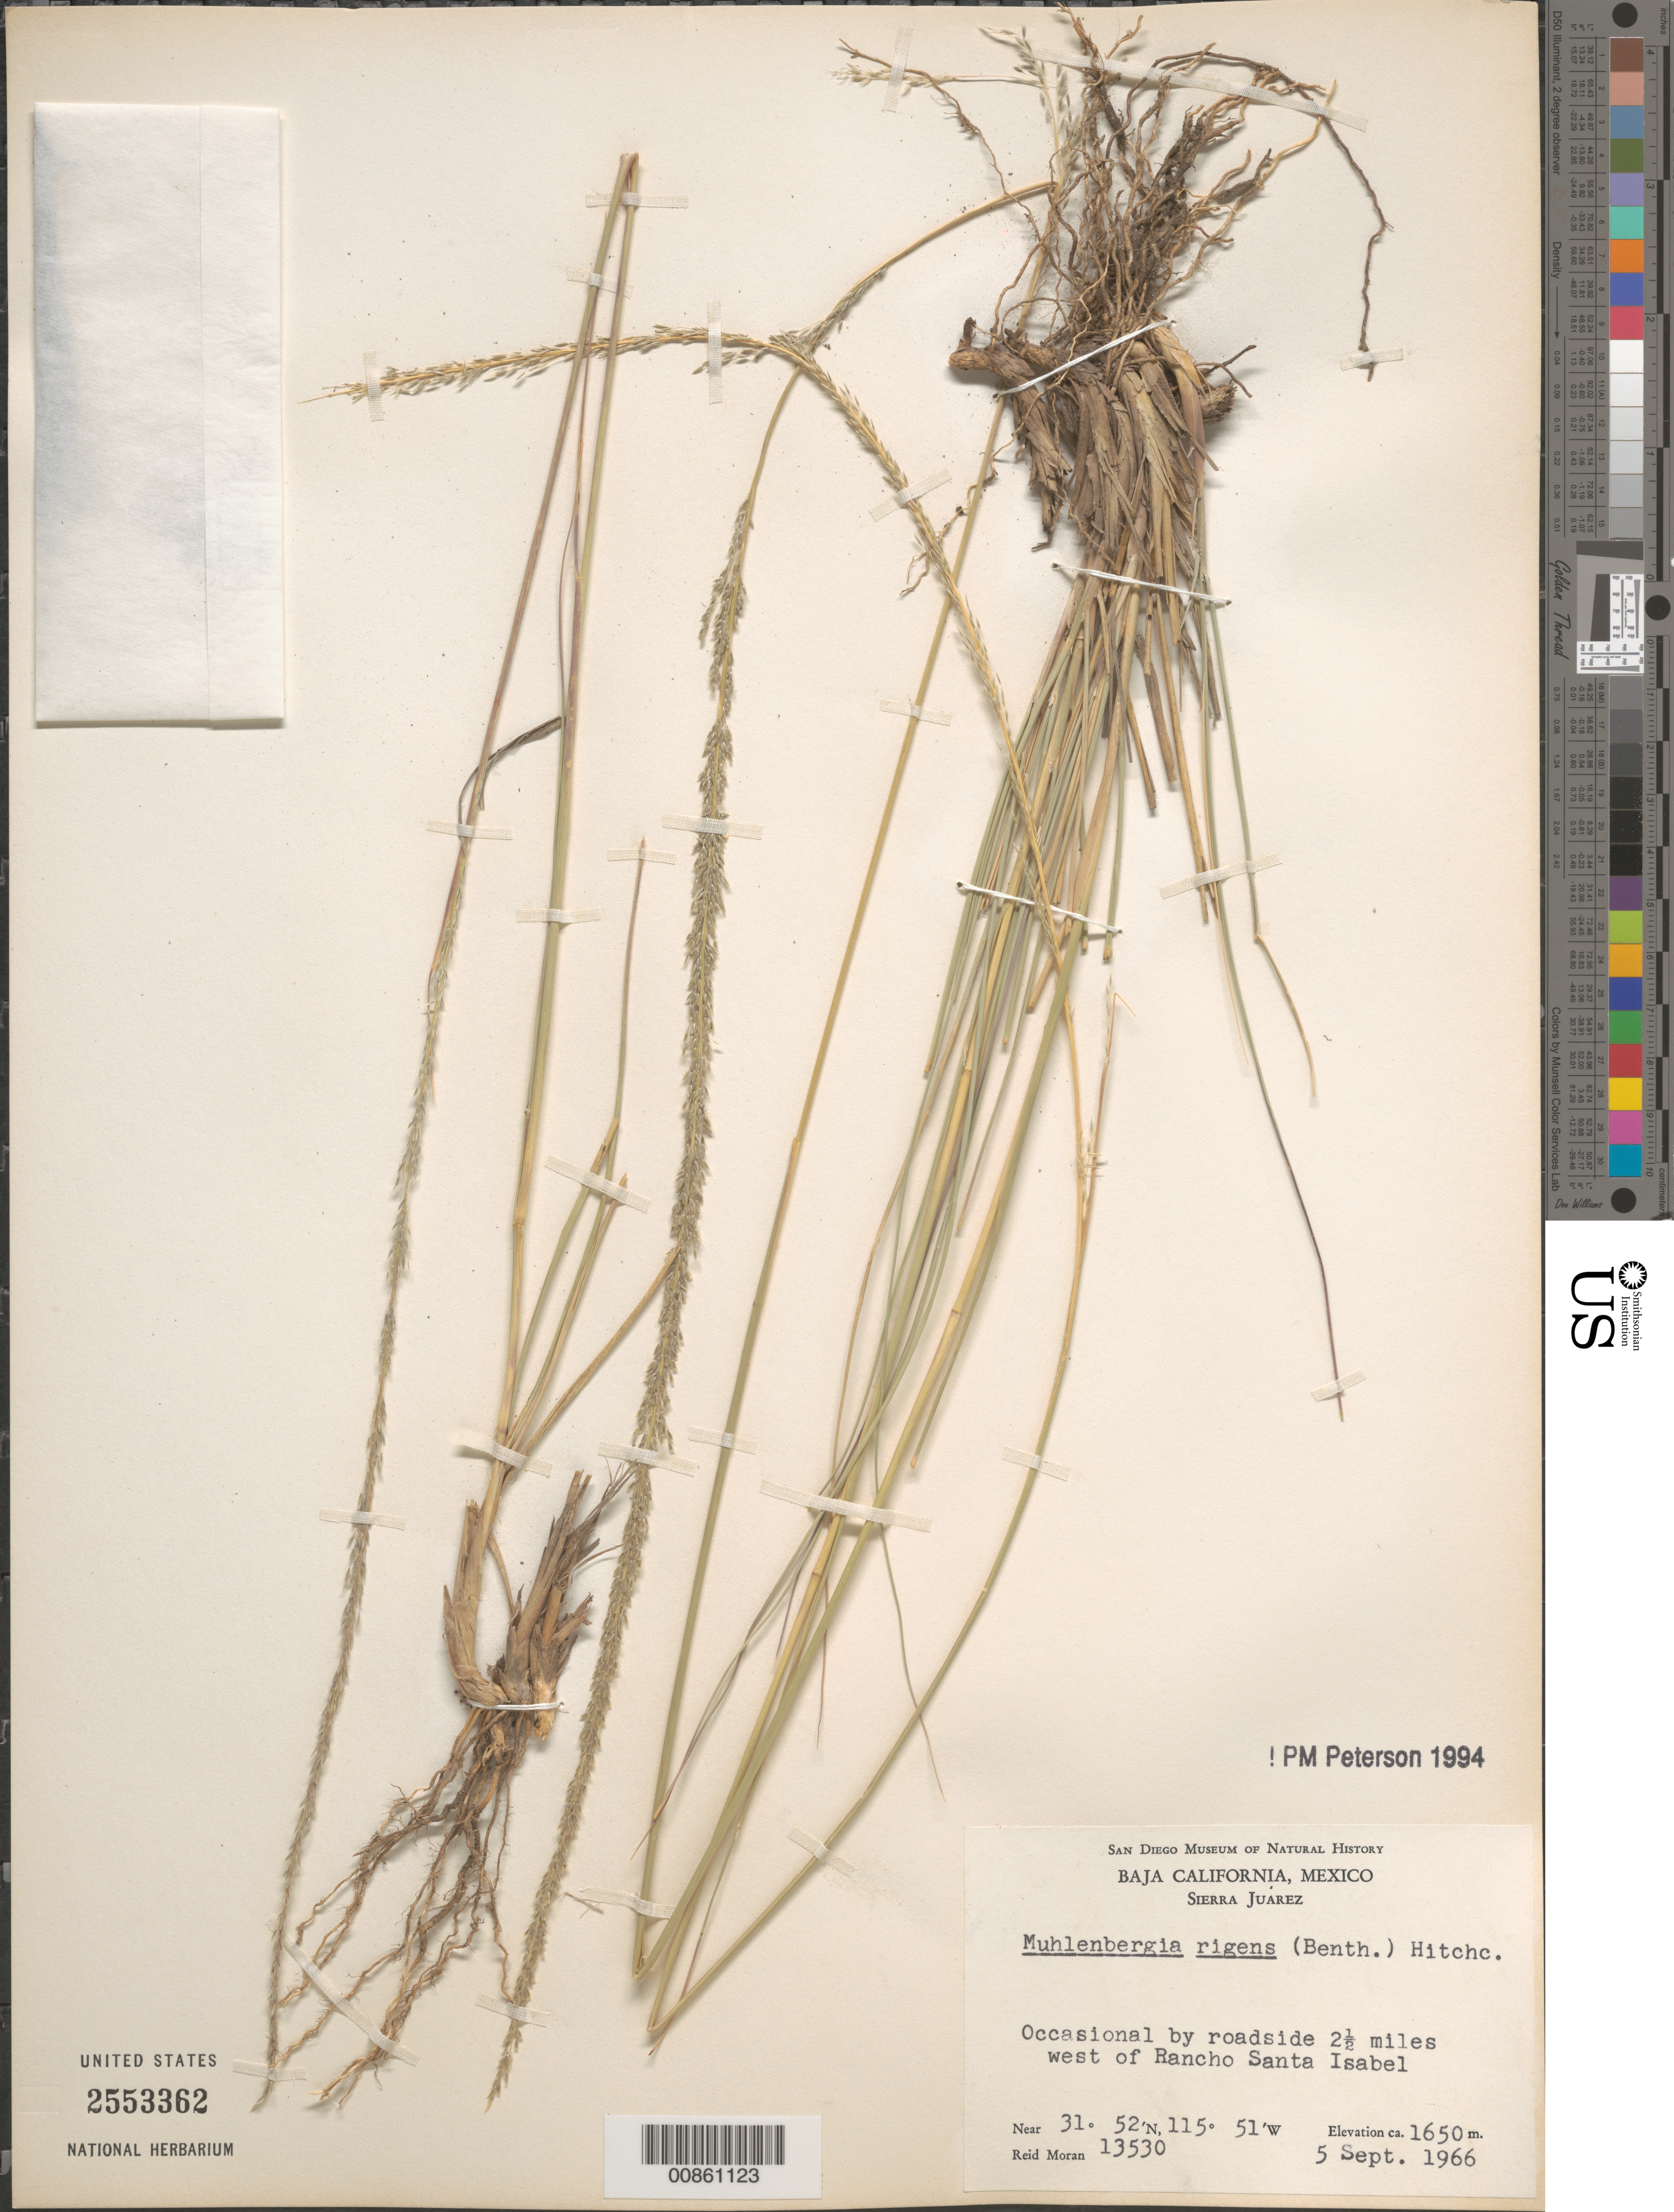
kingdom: Plantae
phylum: Tracheophyta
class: Liliopsida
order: Poales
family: Poaceae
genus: Muhlenbergia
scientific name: Muhlenbergia rigens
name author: (Benth.) Hitchc.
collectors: R. V. Moran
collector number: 13530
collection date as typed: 05 Sep 1966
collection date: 1966-09-05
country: Mexico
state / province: Baja California Norte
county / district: Ensenada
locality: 2.5 mi W of Rancho Santa Isabel, mpio. Ensenada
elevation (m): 1650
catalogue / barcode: US 2553362